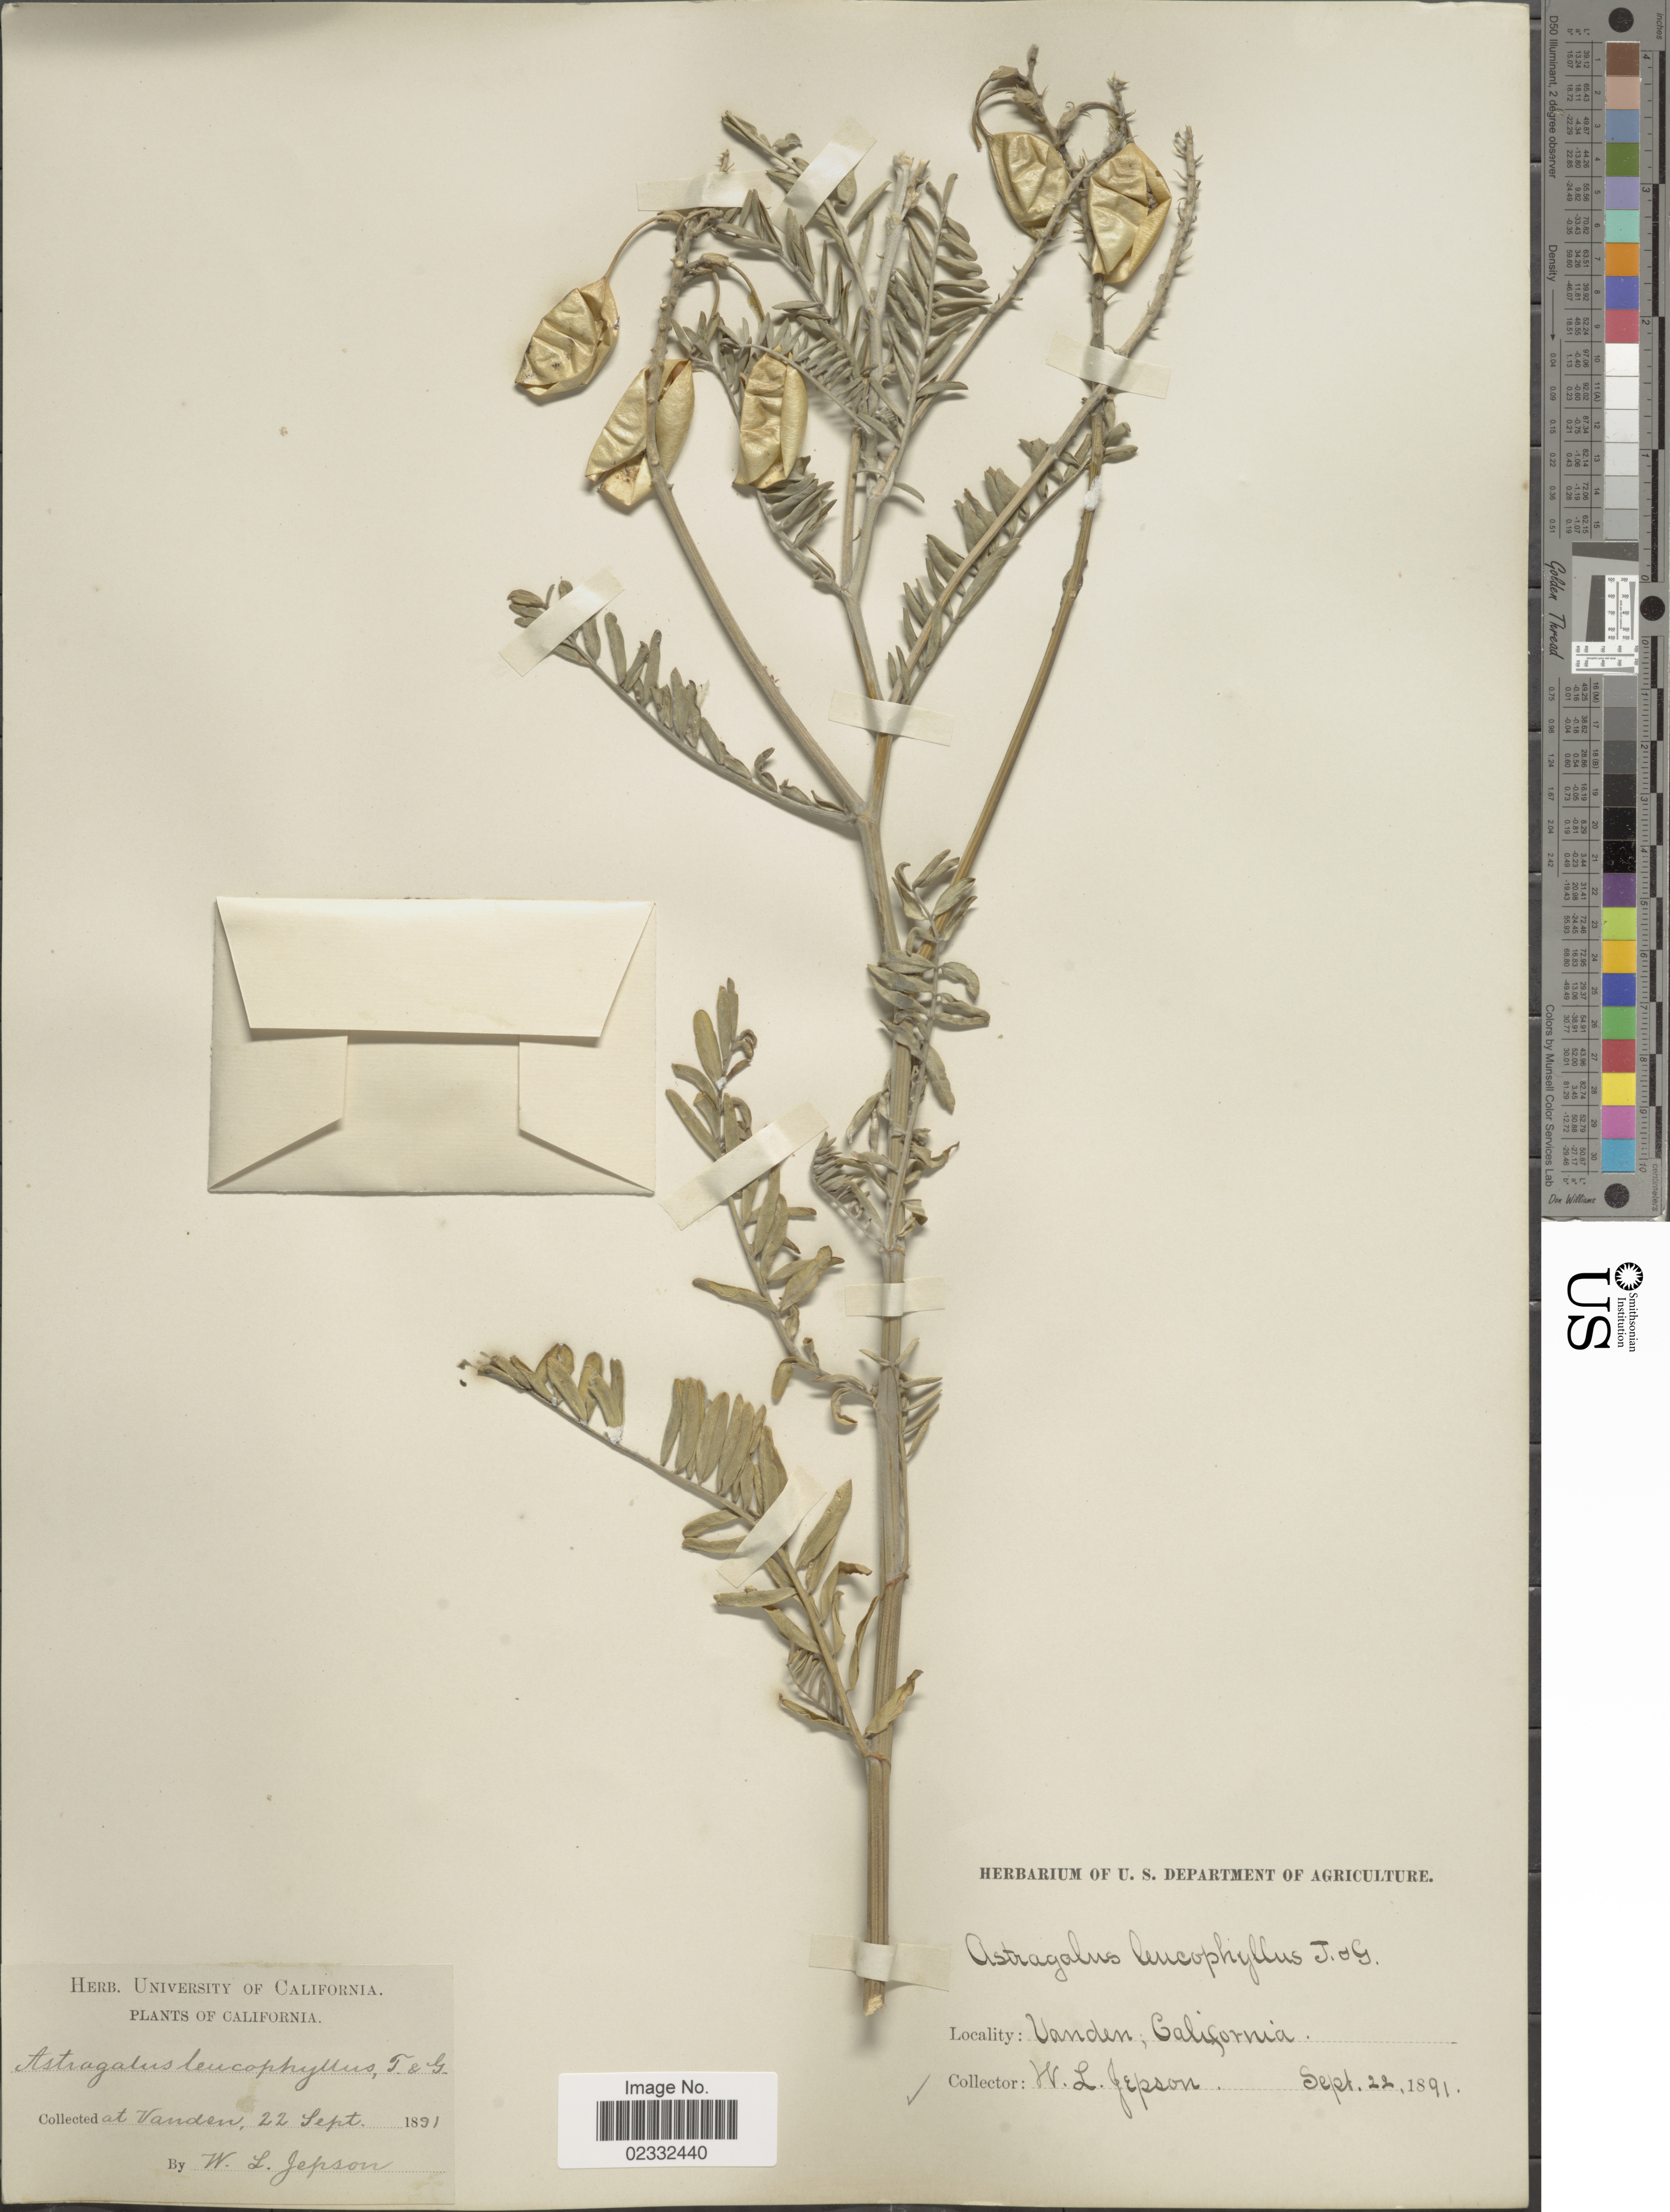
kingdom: Plantae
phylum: Tracheophyta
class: Magnoliopsida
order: Fabales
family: Fabaceae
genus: Astragalus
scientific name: Astragalus leucophyllus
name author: Torr. & A. Gray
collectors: W. L. Jepson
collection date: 1891-09-22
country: United States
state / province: California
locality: California. at Vanden.